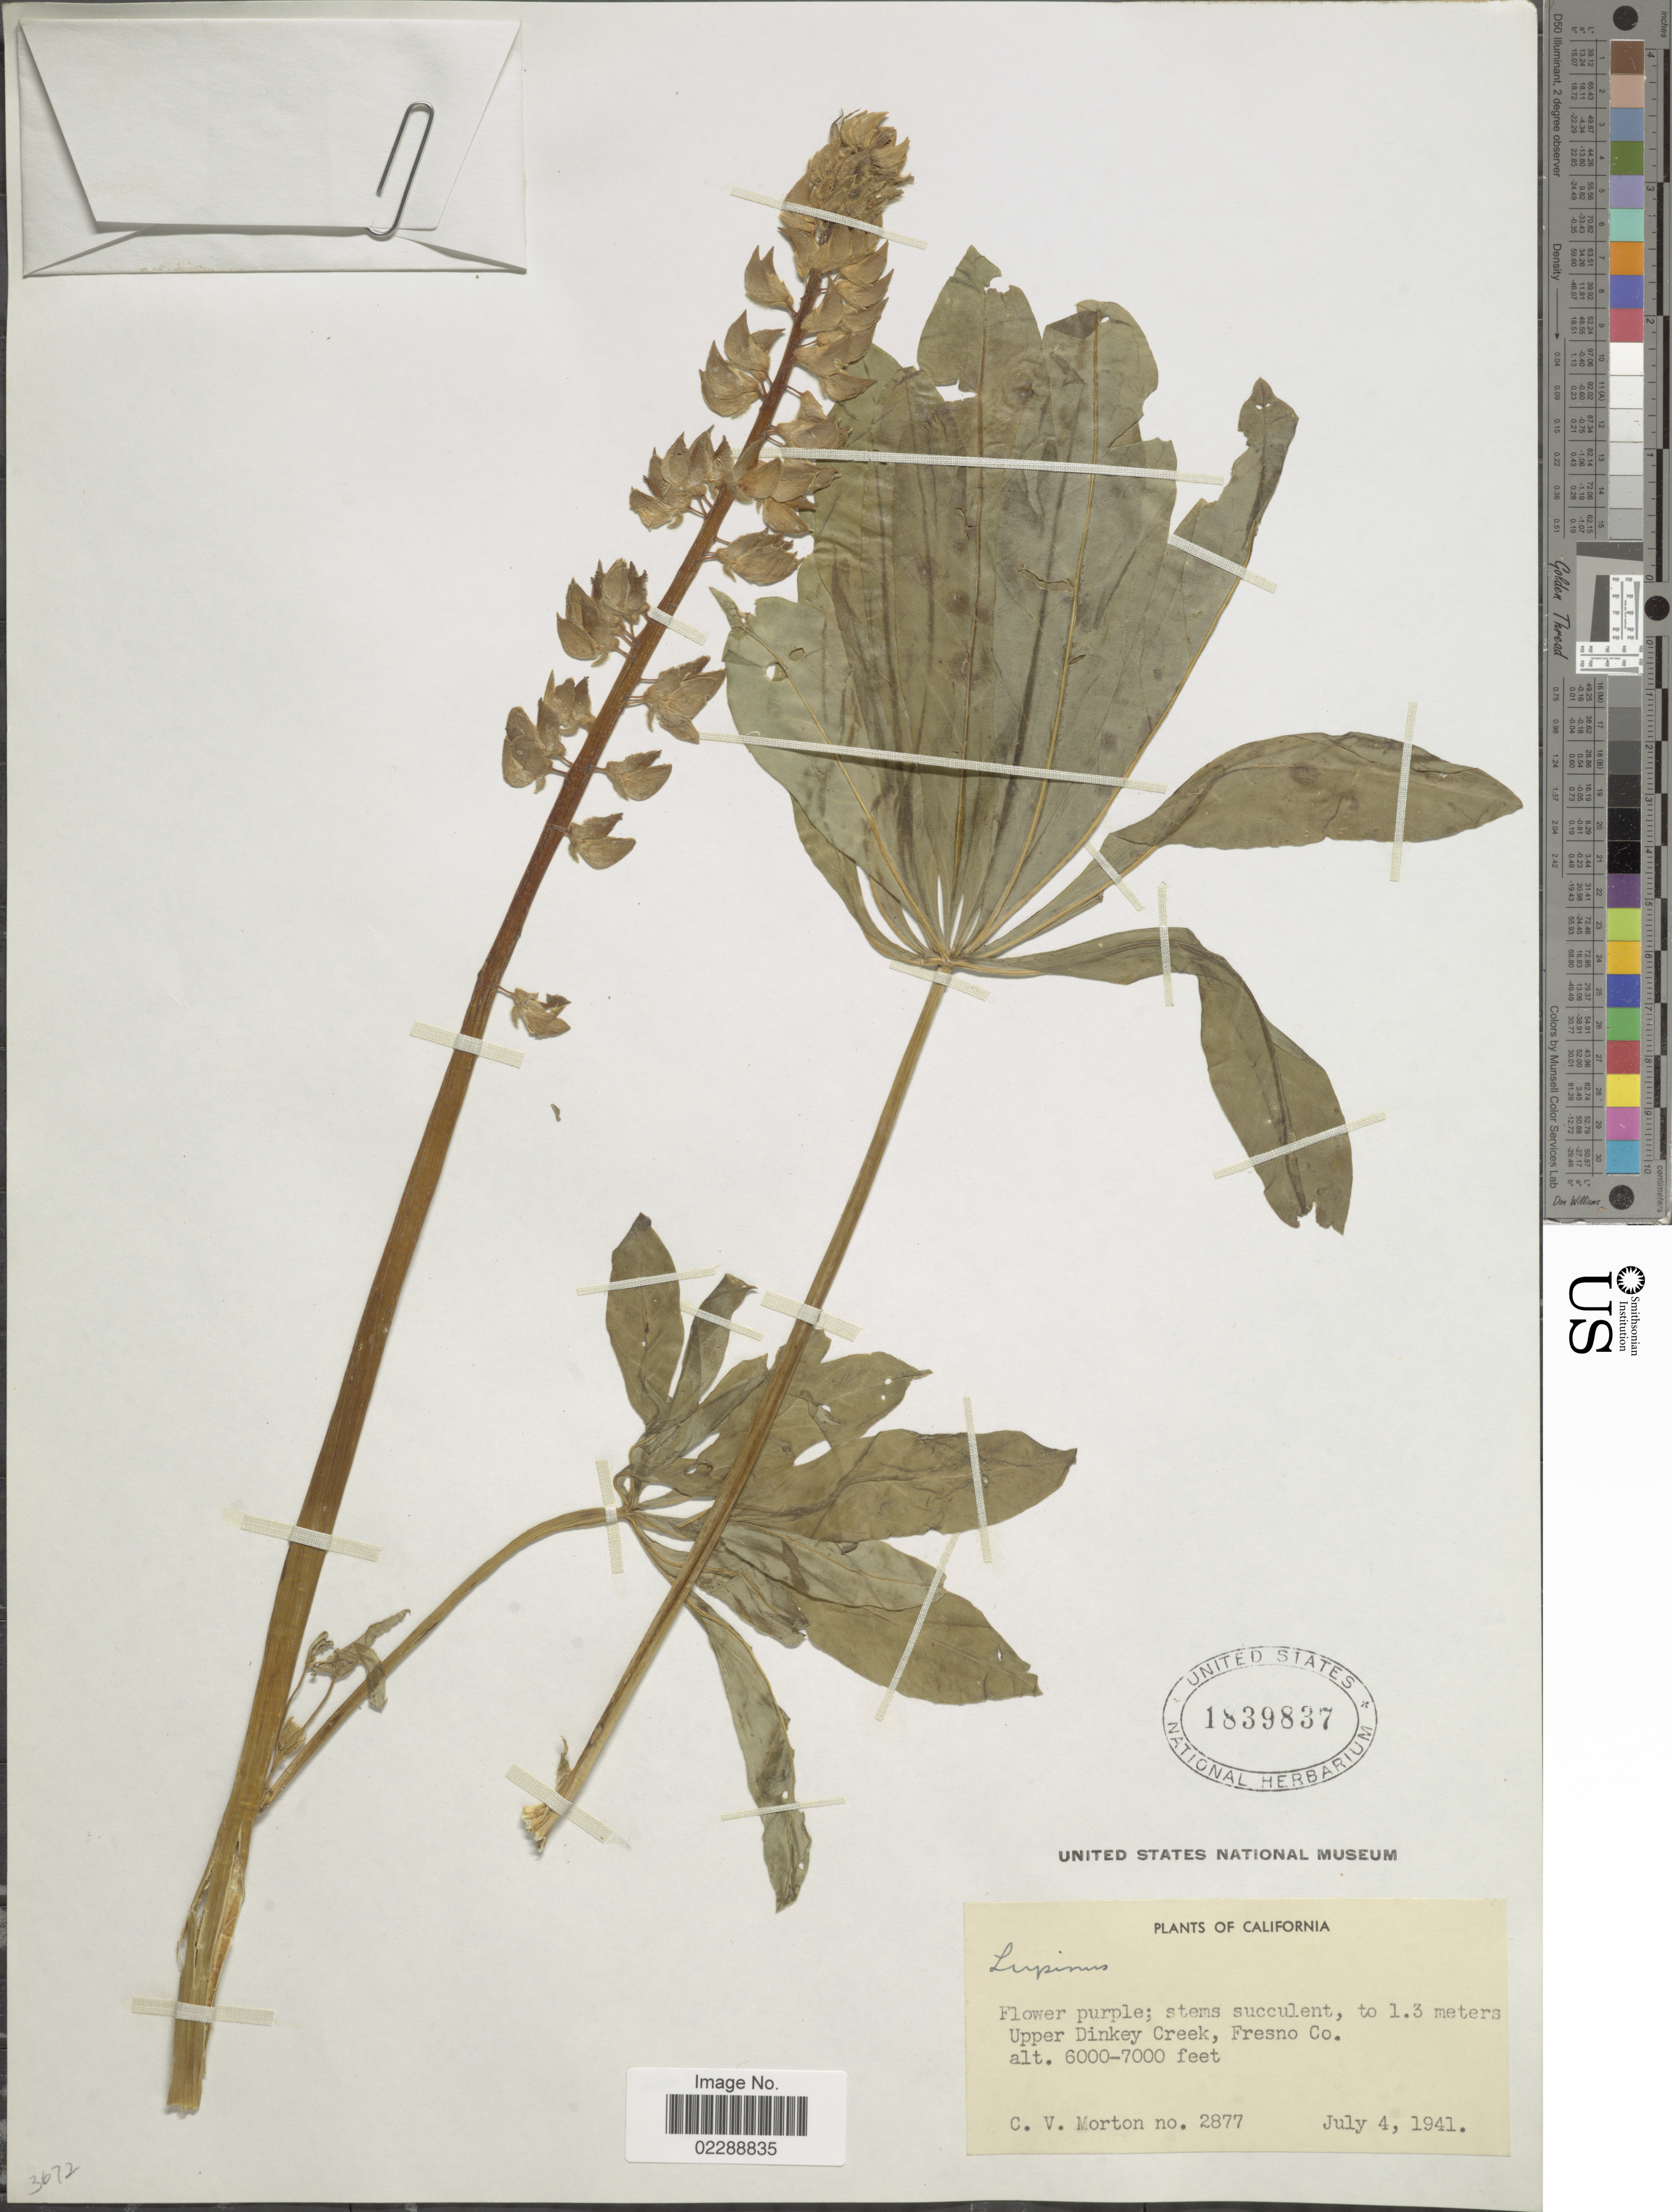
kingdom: Plantae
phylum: Tracheophyta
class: Magnoliopsida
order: Fabales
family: Fabaceae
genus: Lupinus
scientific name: Lupinus sp.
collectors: C. V. Morton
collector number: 2877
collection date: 1941-07-04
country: United States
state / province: California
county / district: Fresno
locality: Upper Dinkey Creek, Fresno Co.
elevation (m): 1829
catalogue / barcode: US 1839837